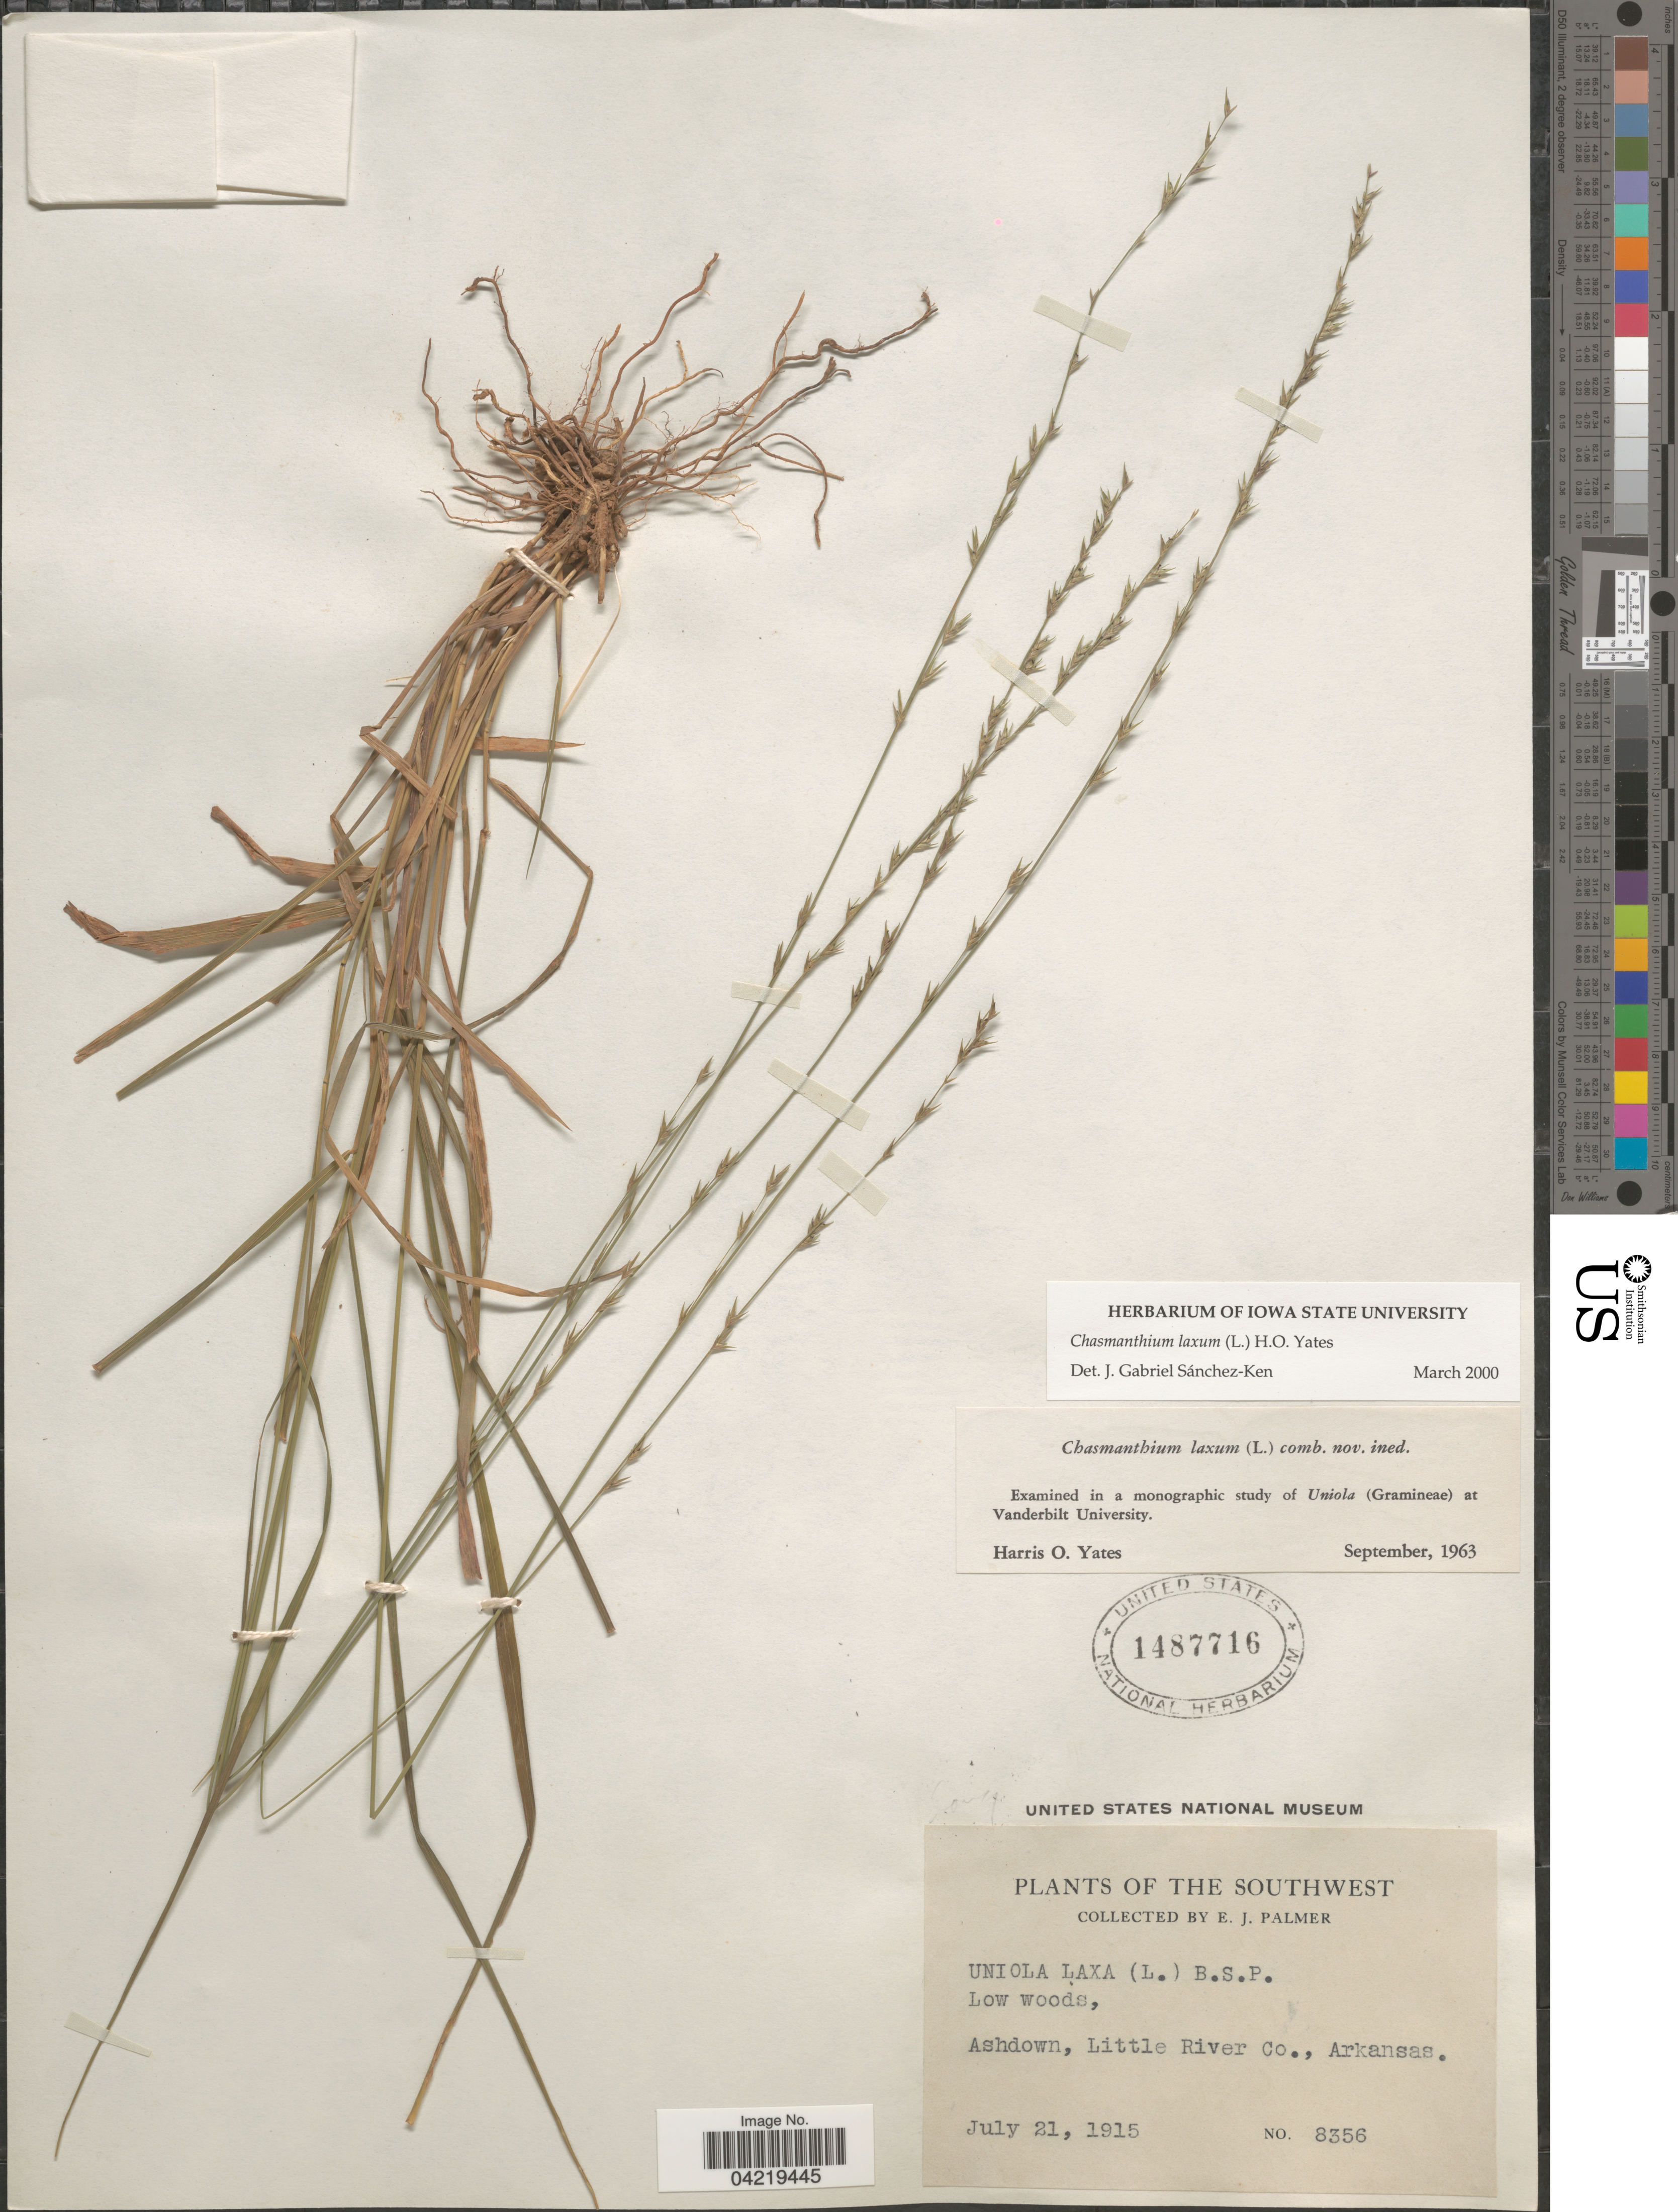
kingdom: Plantae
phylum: Tracheophyta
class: Liliopsida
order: Poales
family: Poaceae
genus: Chasmanthium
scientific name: Chasmanthium laxum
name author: (L.) H.O. Yates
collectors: E. J. Palmer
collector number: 8356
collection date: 1915-07-21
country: United States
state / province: Arkansas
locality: The Southwest. Ashdown, Little River Co.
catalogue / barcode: US 1487716